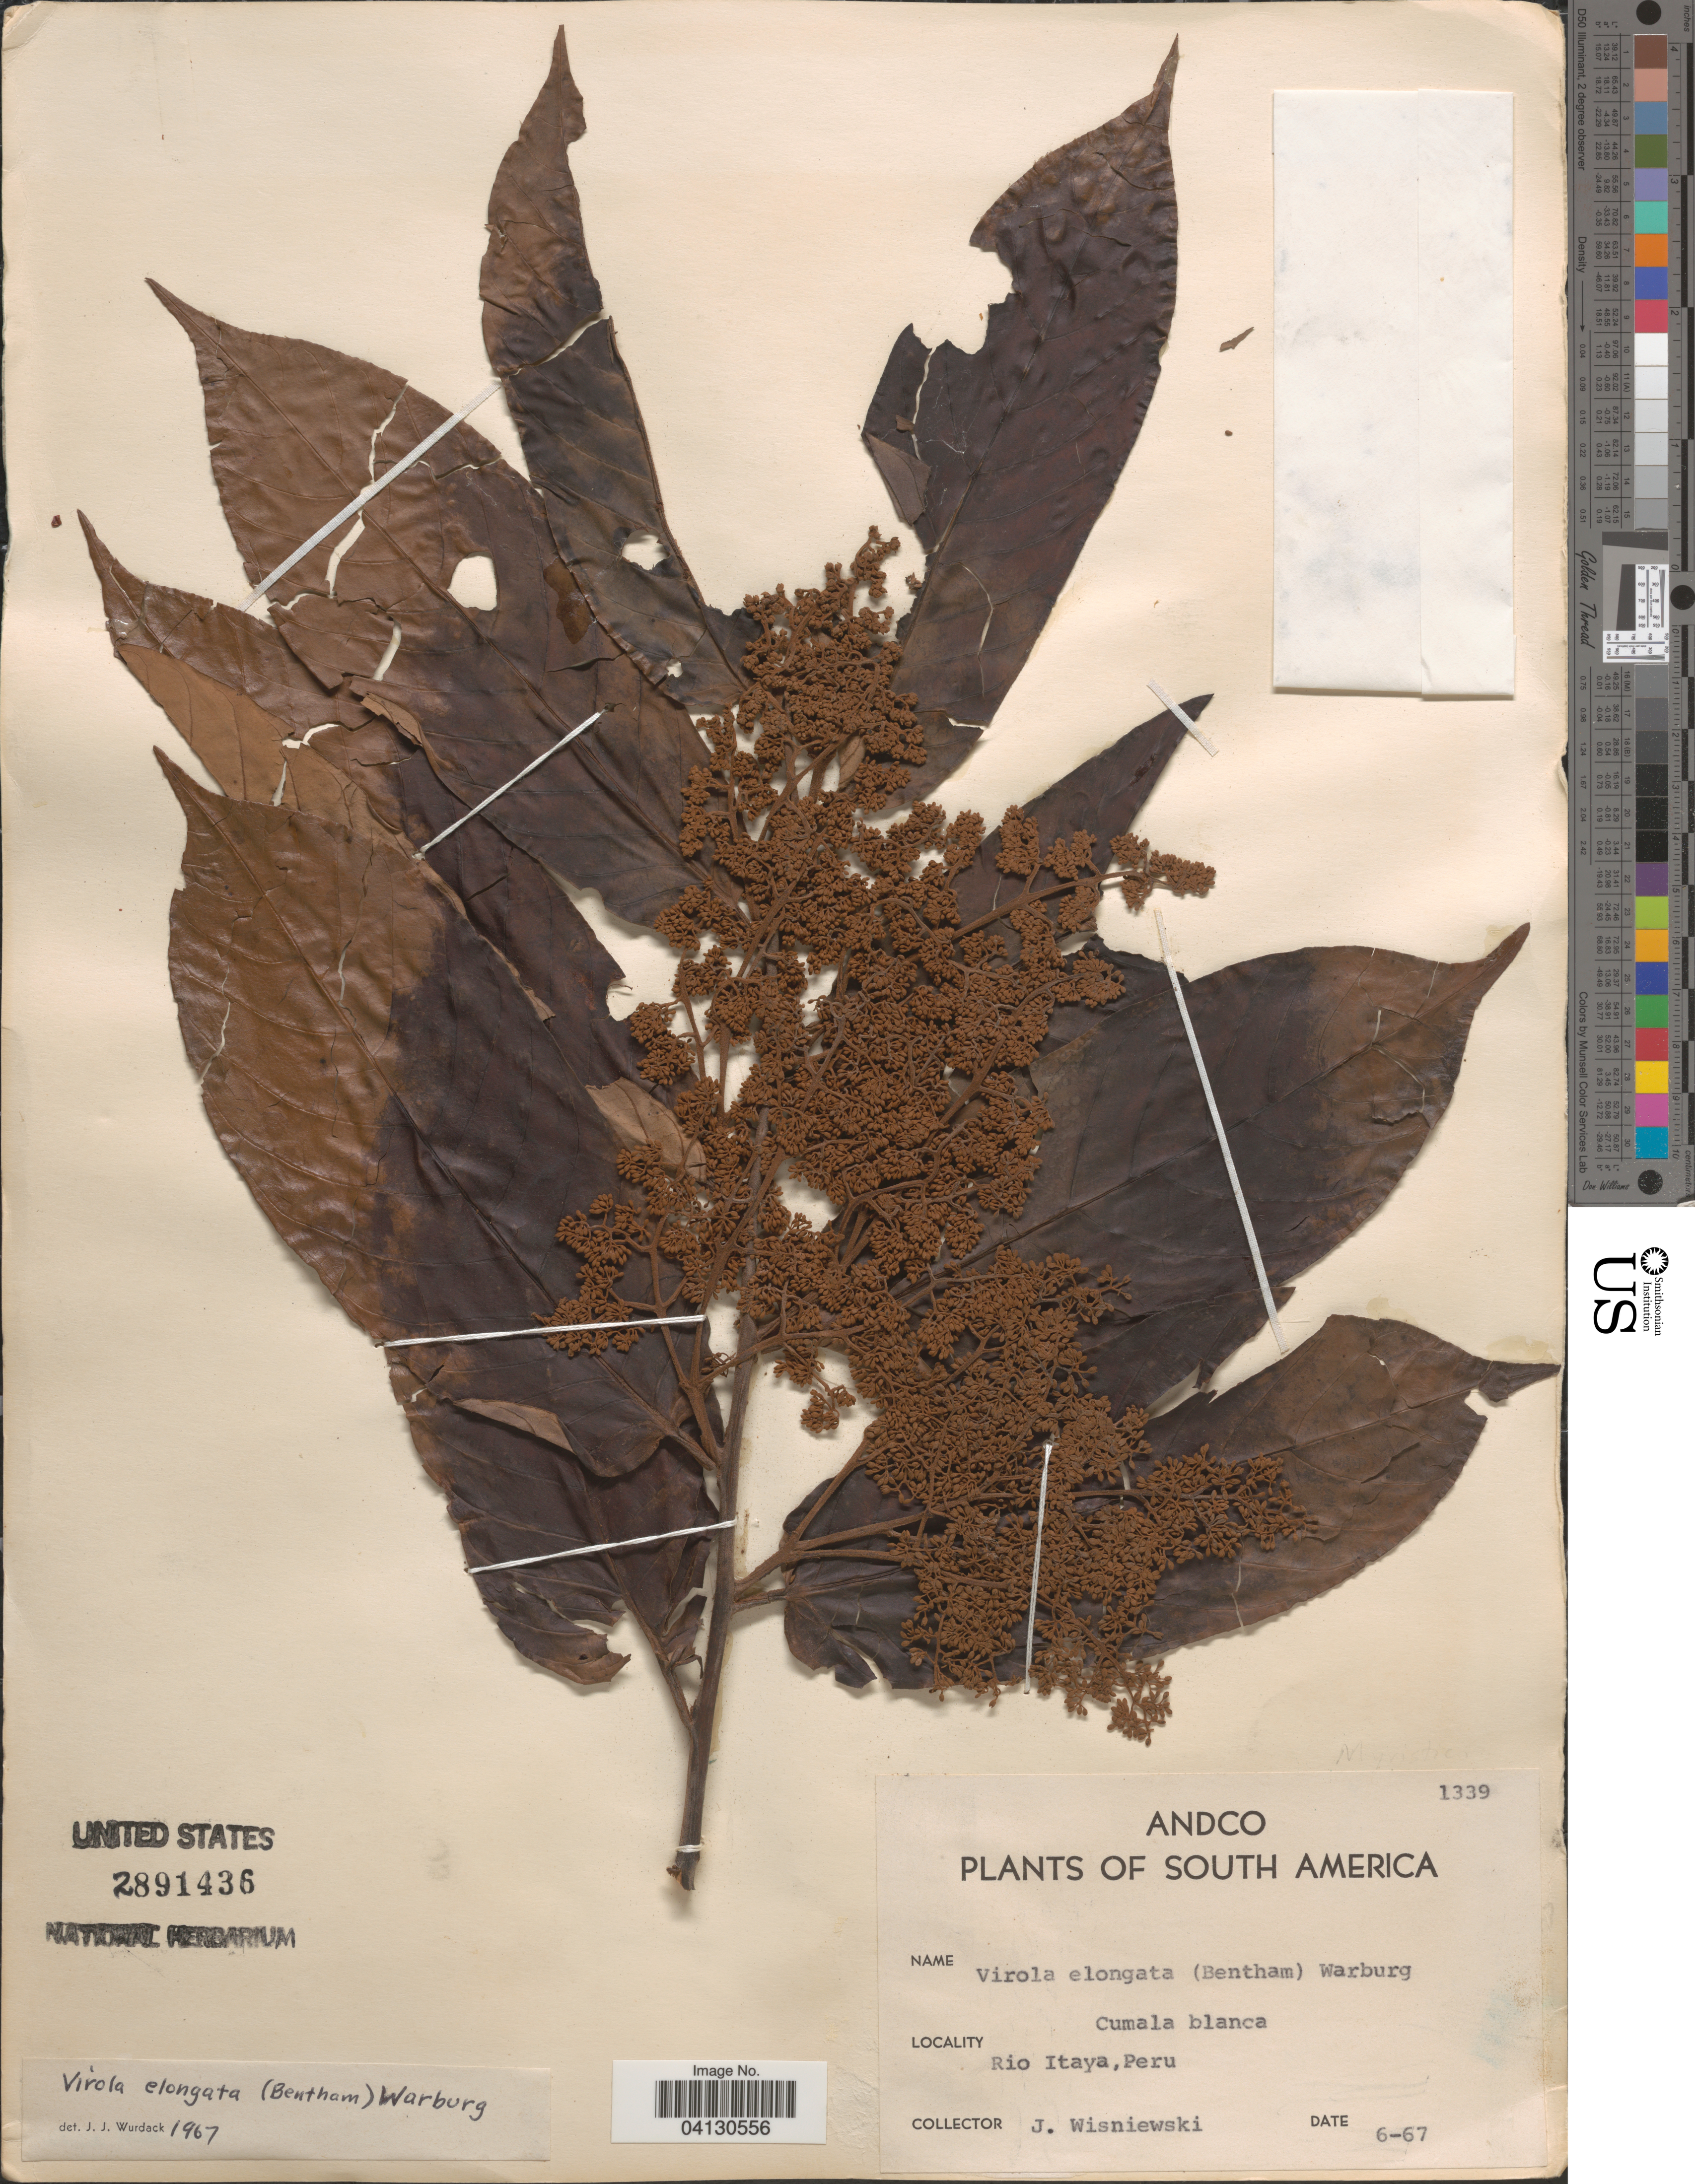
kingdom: Plantae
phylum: Tracheophyta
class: Magnoliopsida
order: Magnoliales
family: Myristicaceae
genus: Virola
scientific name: Virola elongata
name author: (Benth.) Warb.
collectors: J. Wisniewski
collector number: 1339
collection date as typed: Transcribed d/m/y: /6/67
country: Peru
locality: Rio Itaya.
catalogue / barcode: US 2891436